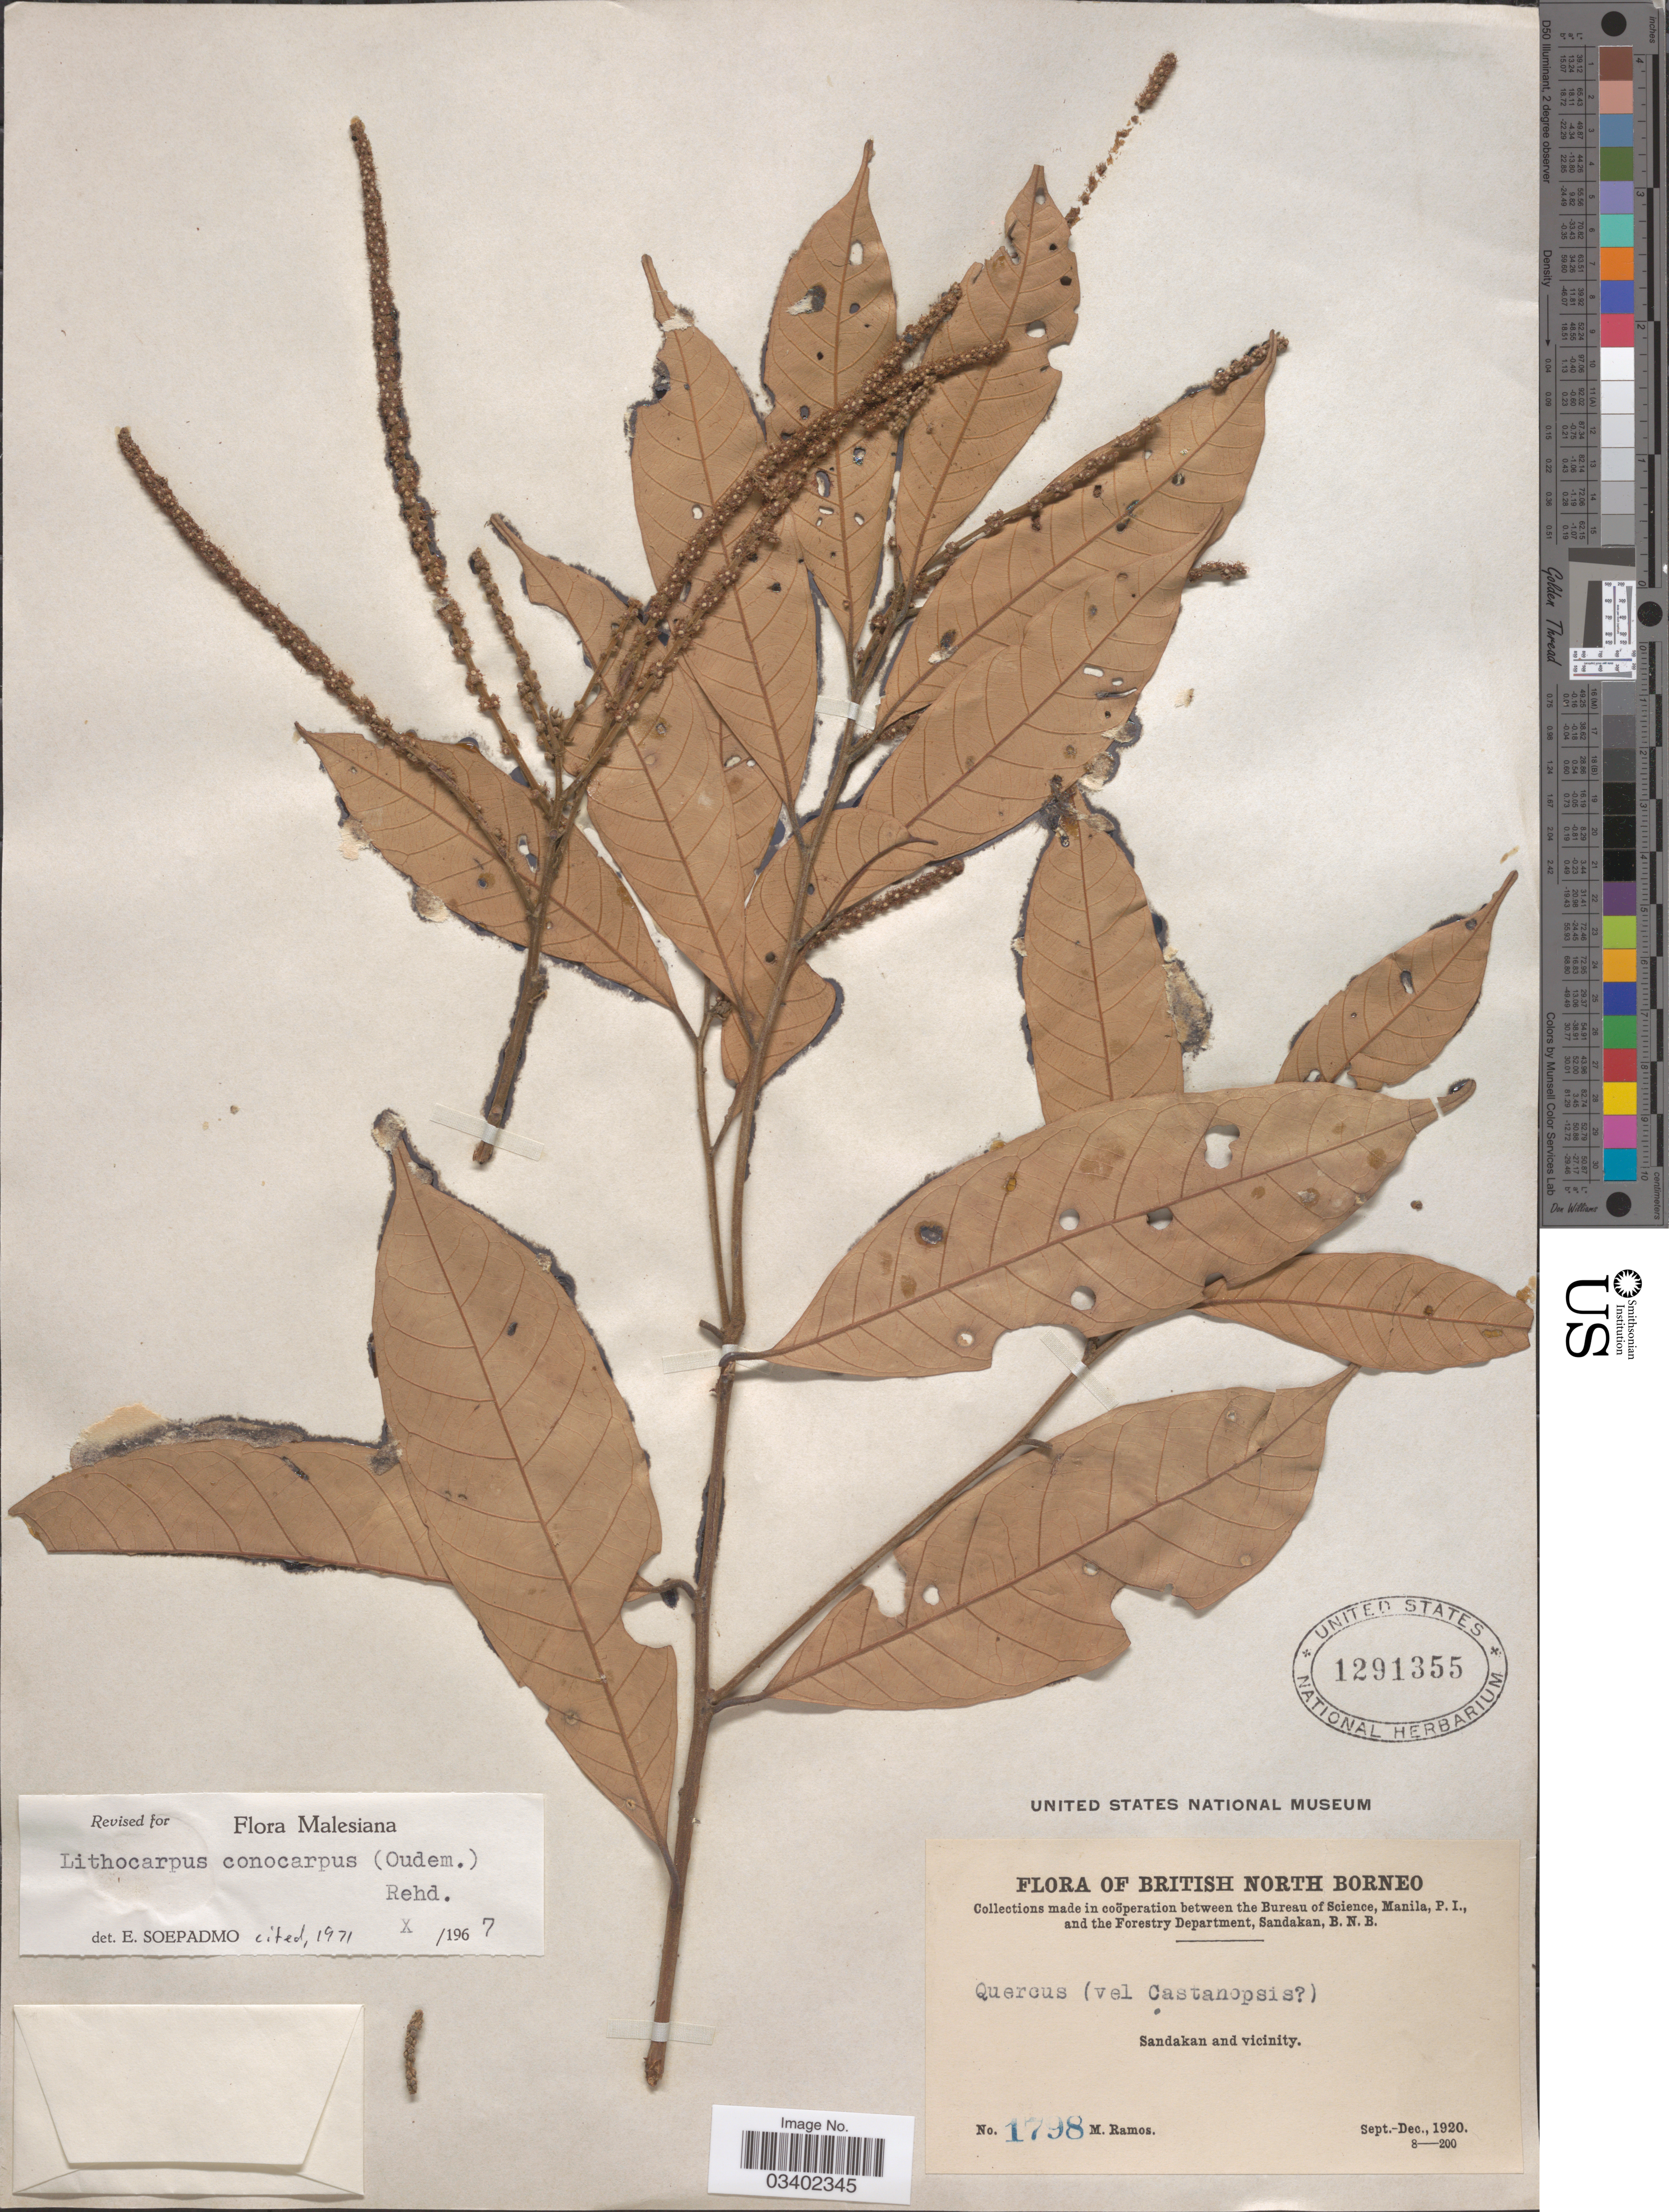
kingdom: Plantae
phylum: Tracheophyta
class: Magnoliopsida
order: Fagales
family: Fagaceae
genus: Lithocarpus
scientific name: Lithocarpus conocarpus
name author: (Oudem.) Rehder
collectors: M. Ramos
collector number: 1798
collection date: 1920-09/1920-12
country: Malaysia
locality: British North Borneo. Sandakan and vicinity.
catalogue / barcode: US 1291355